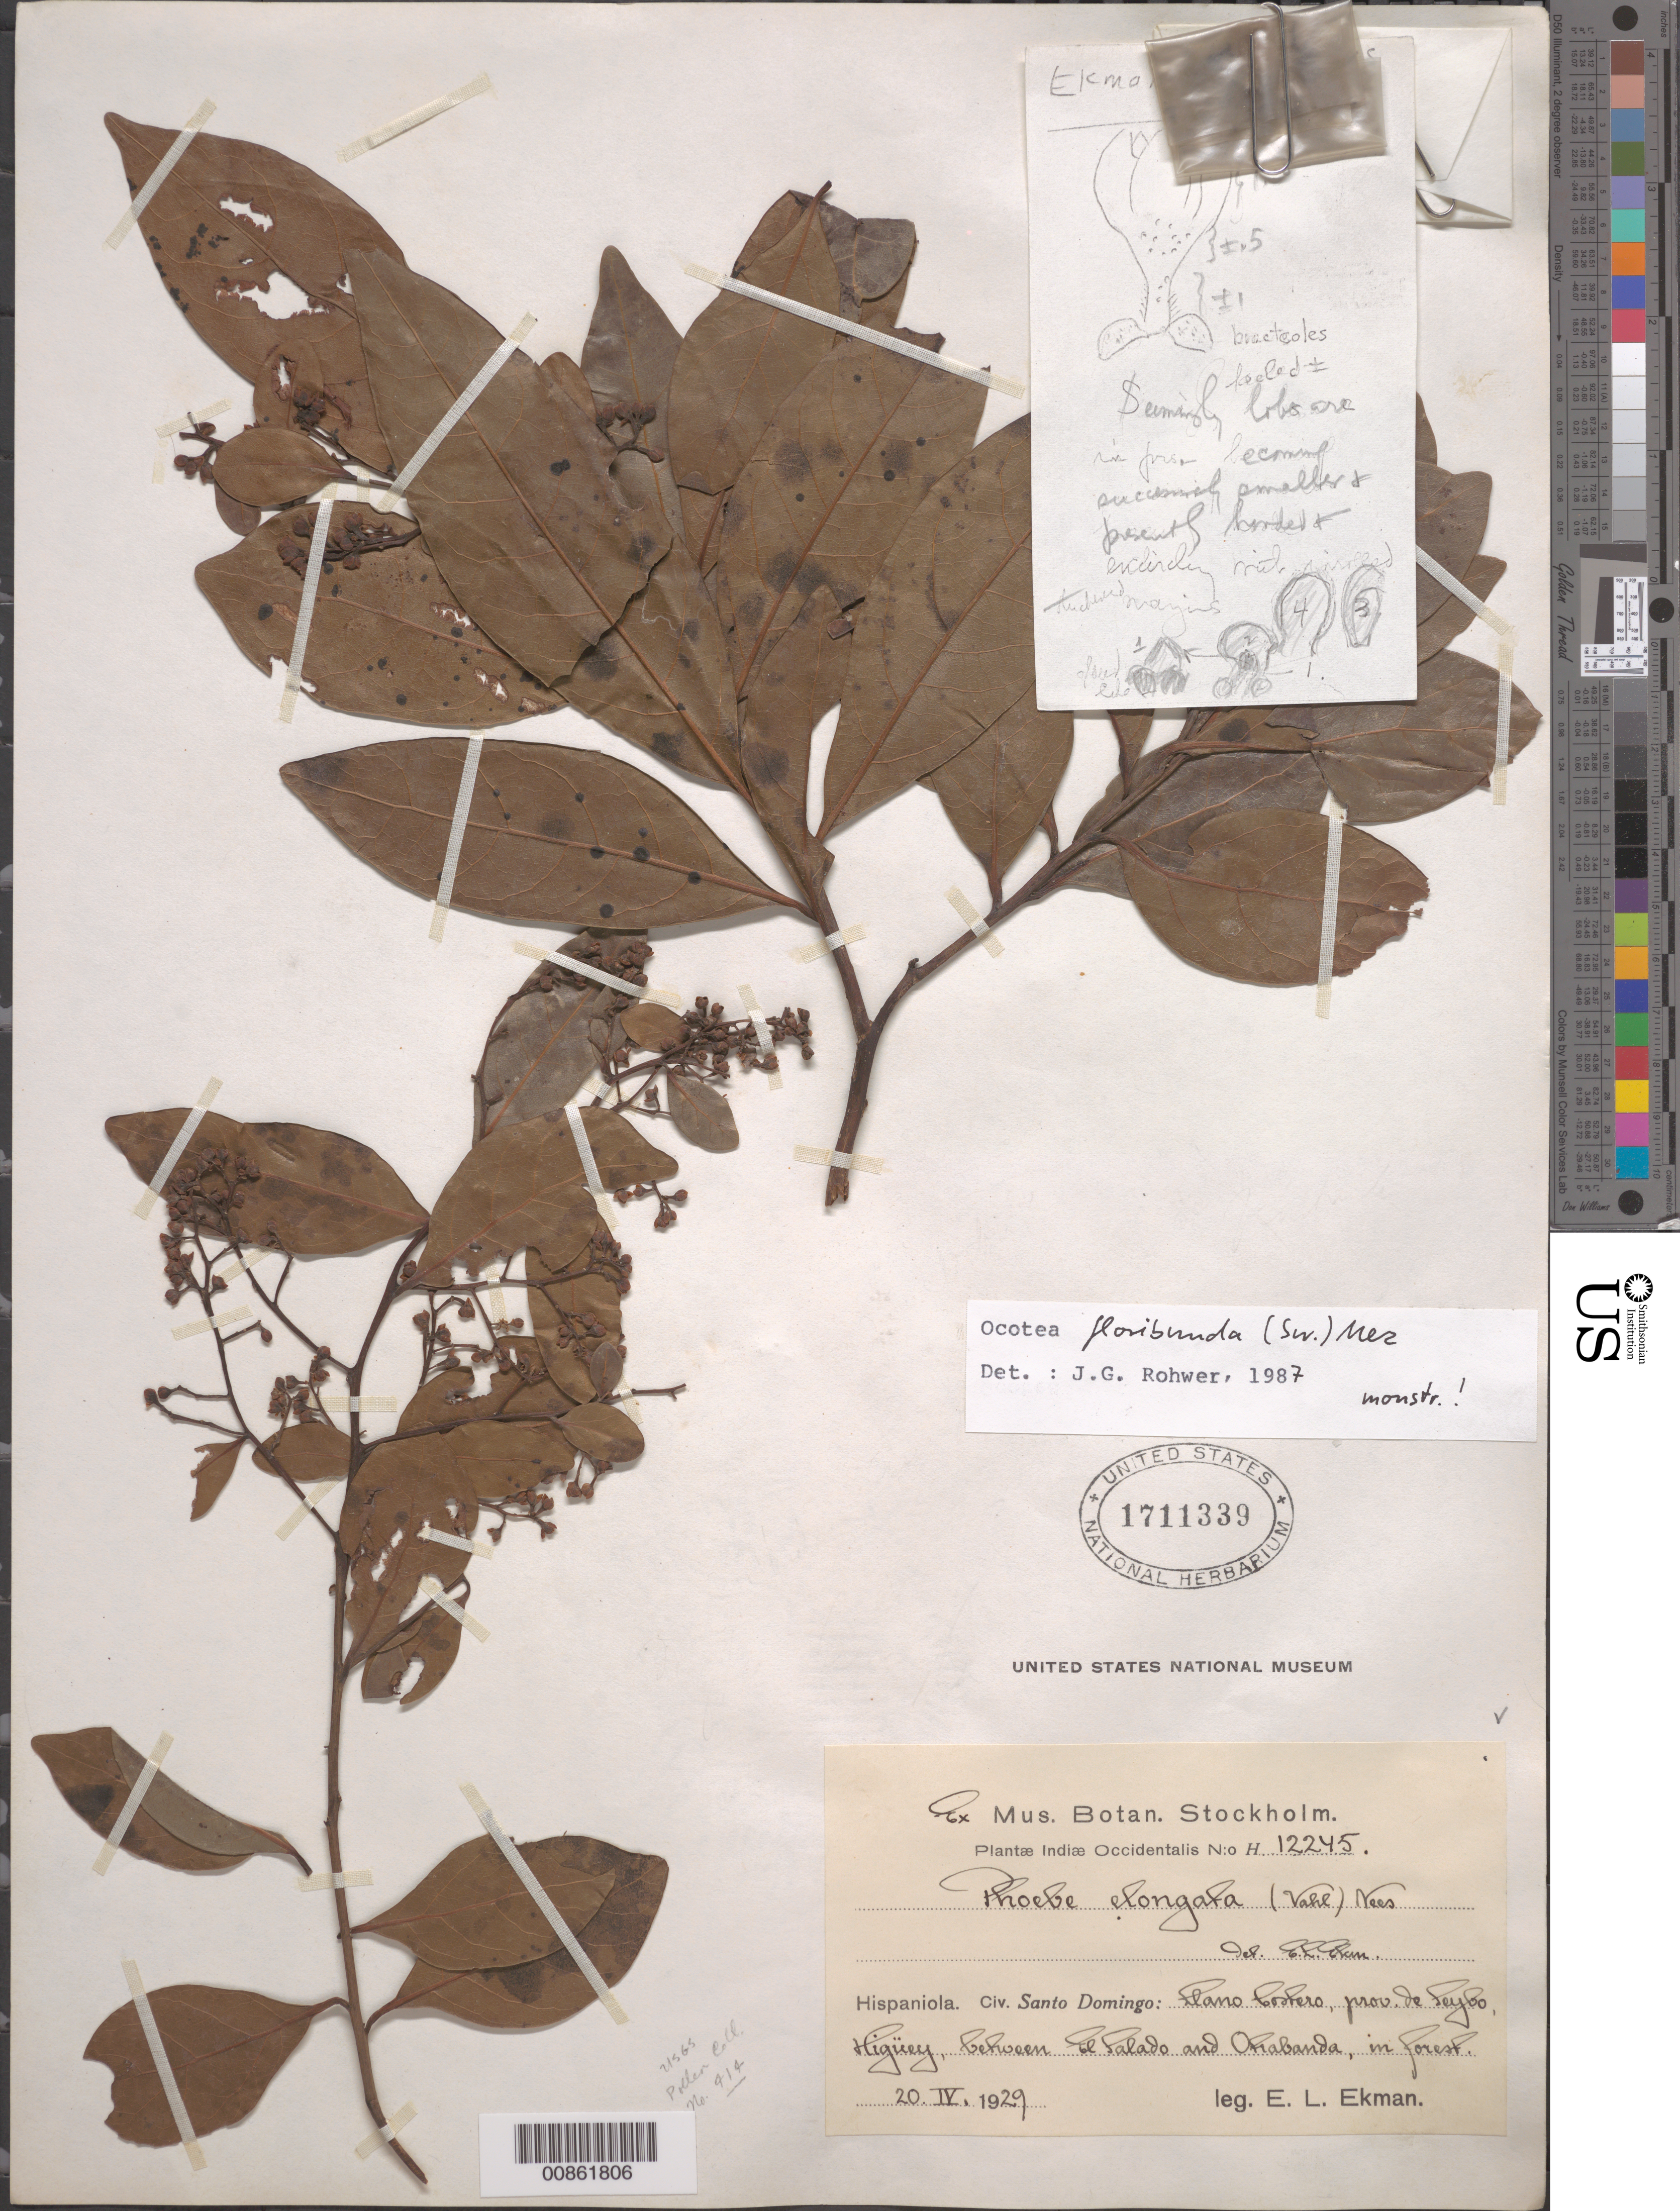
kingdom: Plantae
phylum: Tracheophyta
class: Magnoliopsida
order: Laurales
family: Lauraceae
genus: Ocotea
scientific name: Ocotea floribunda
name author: (Sw.) Mez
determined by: Rohwer, J. G.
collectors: E. L. Ekman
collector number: H 12245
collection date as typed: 20 Apr 1929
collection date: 1929-04-20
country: Dominican Republic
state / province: El Seibo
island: Hispaniola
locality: Llano Costero, Higüey, between El Salado and Otrabanda.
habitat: In forest.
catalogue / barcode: US 1711339